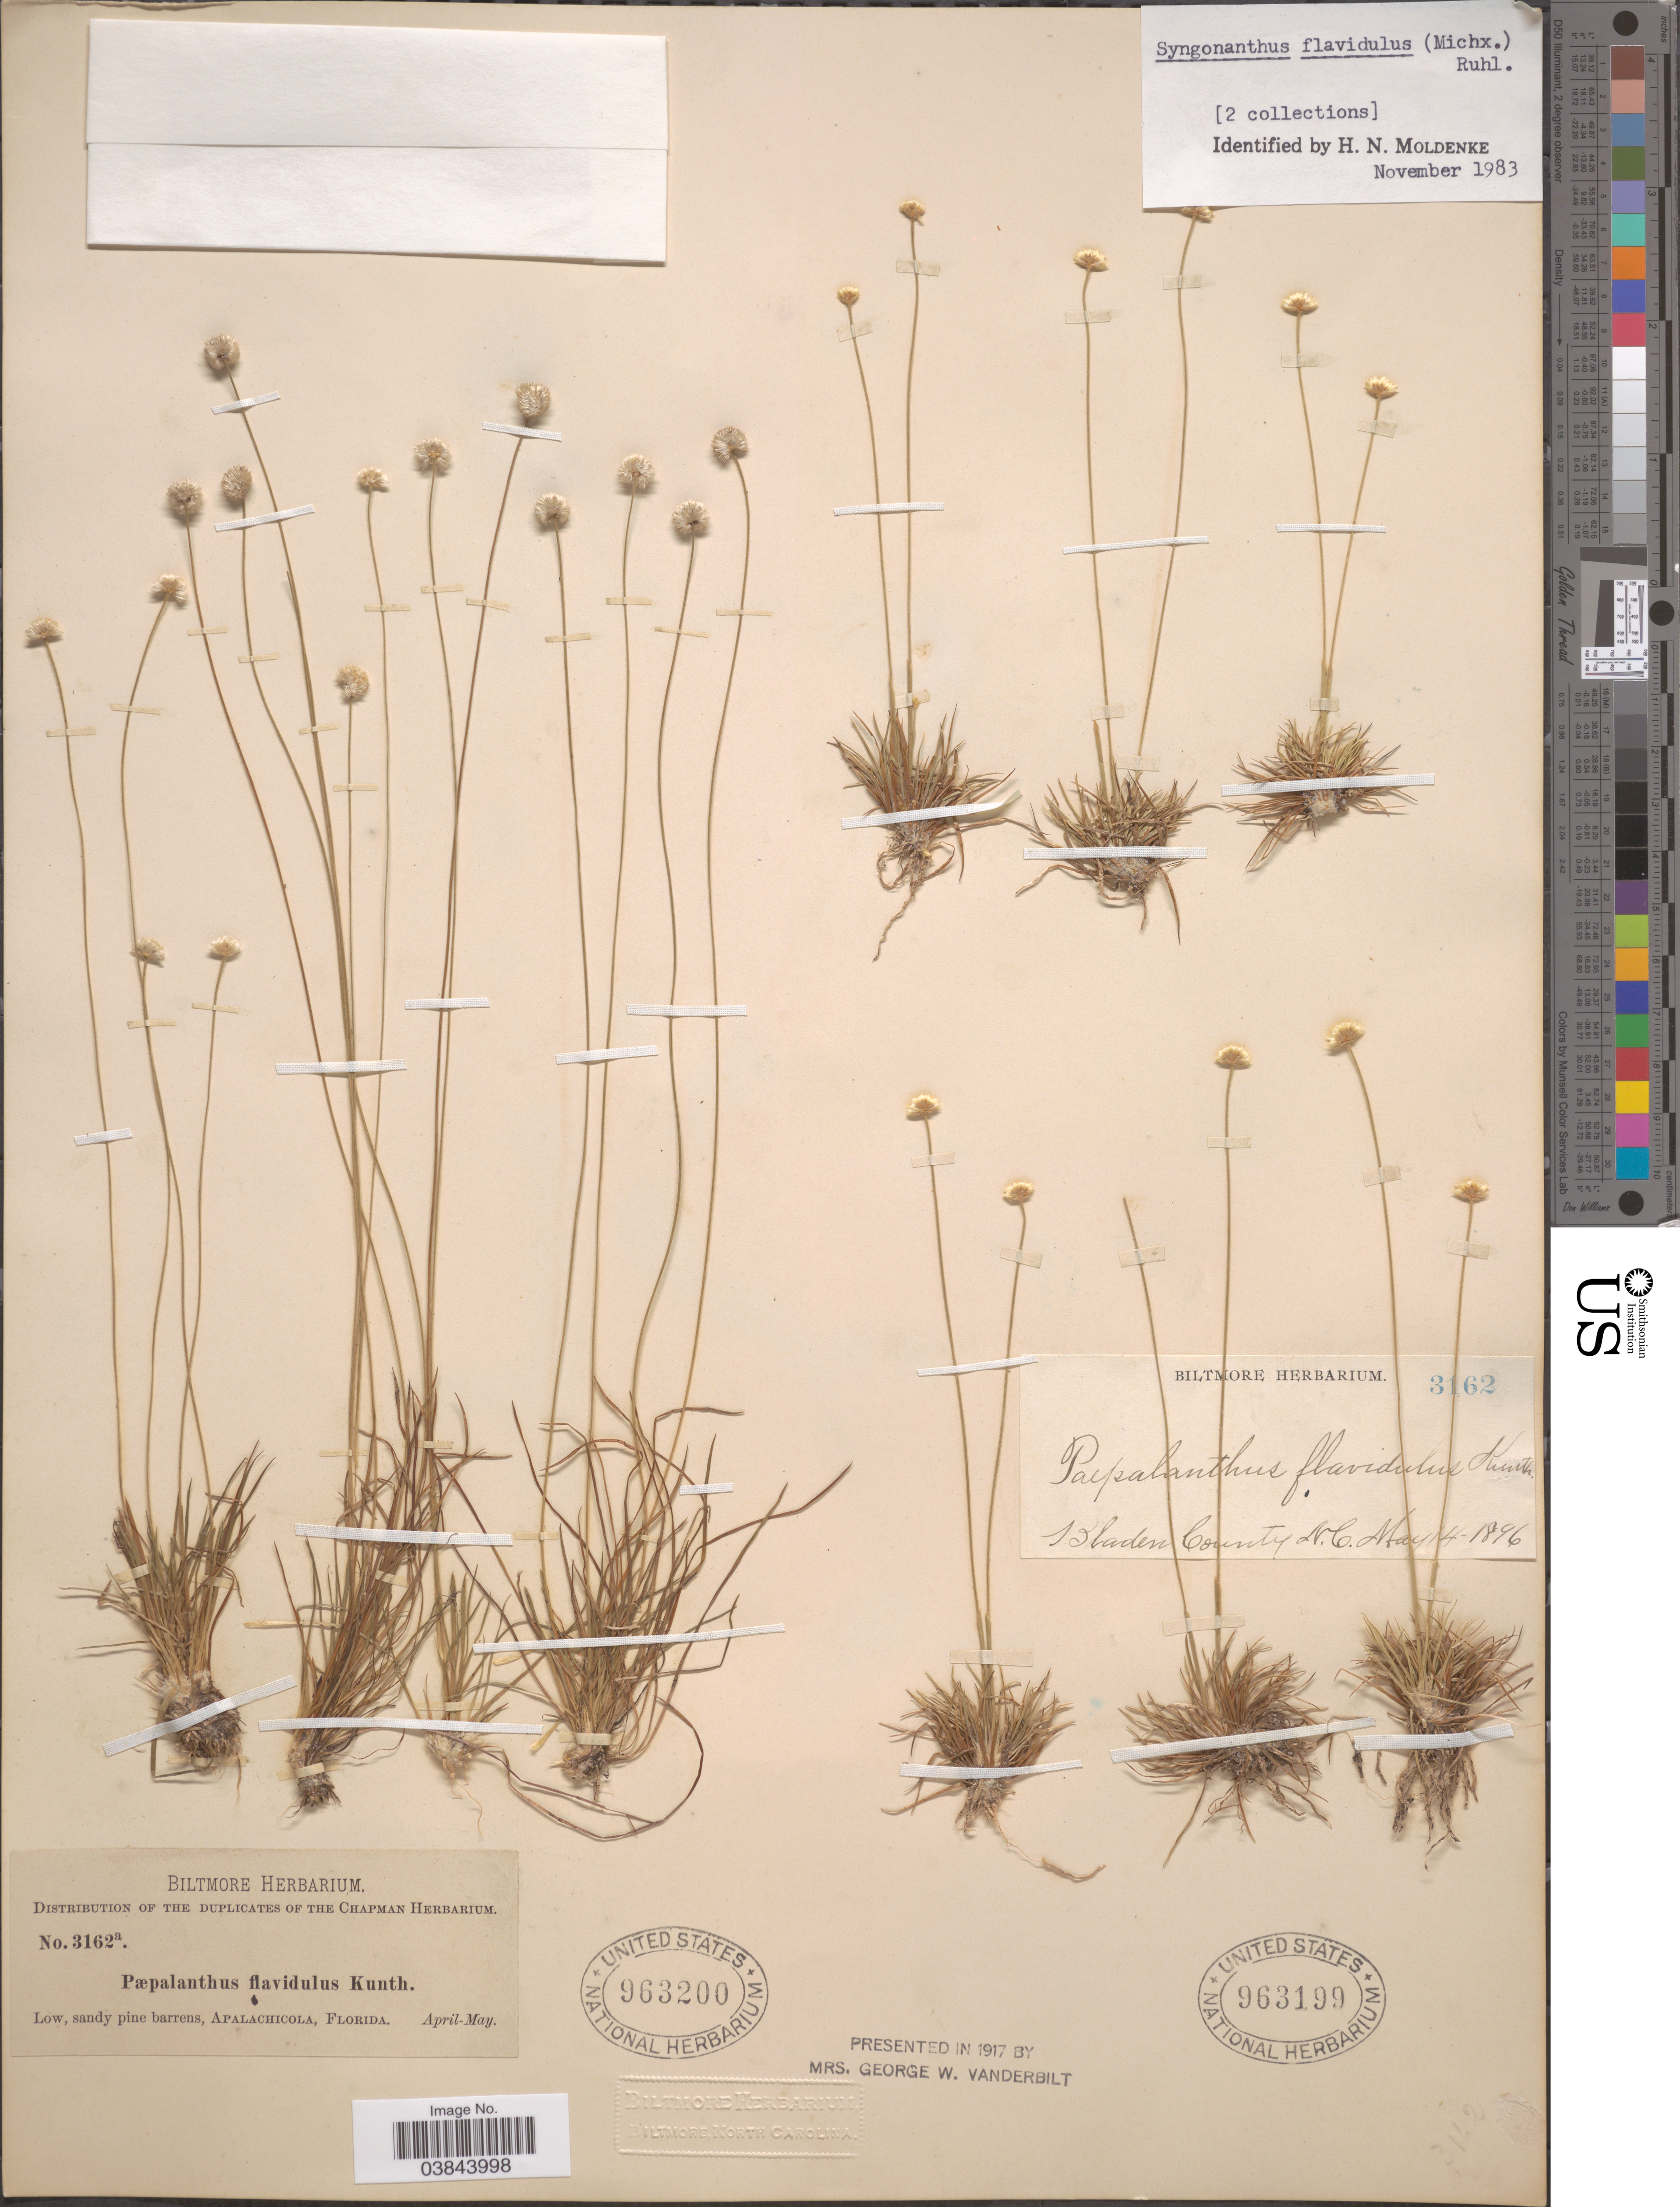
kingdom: Plantae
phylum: Tracheophyta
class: Liliopsida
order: Poales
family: Eriocaulaceae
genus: Syngonanthus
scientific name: Syngonanthus flavidulus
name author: (Michx.) Ruhland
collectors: ex herb. Biltmore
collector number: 3162a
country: United States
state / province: Florida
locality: Low, sandy pine barrens, Apalachicola.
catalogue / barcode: US 963200-2